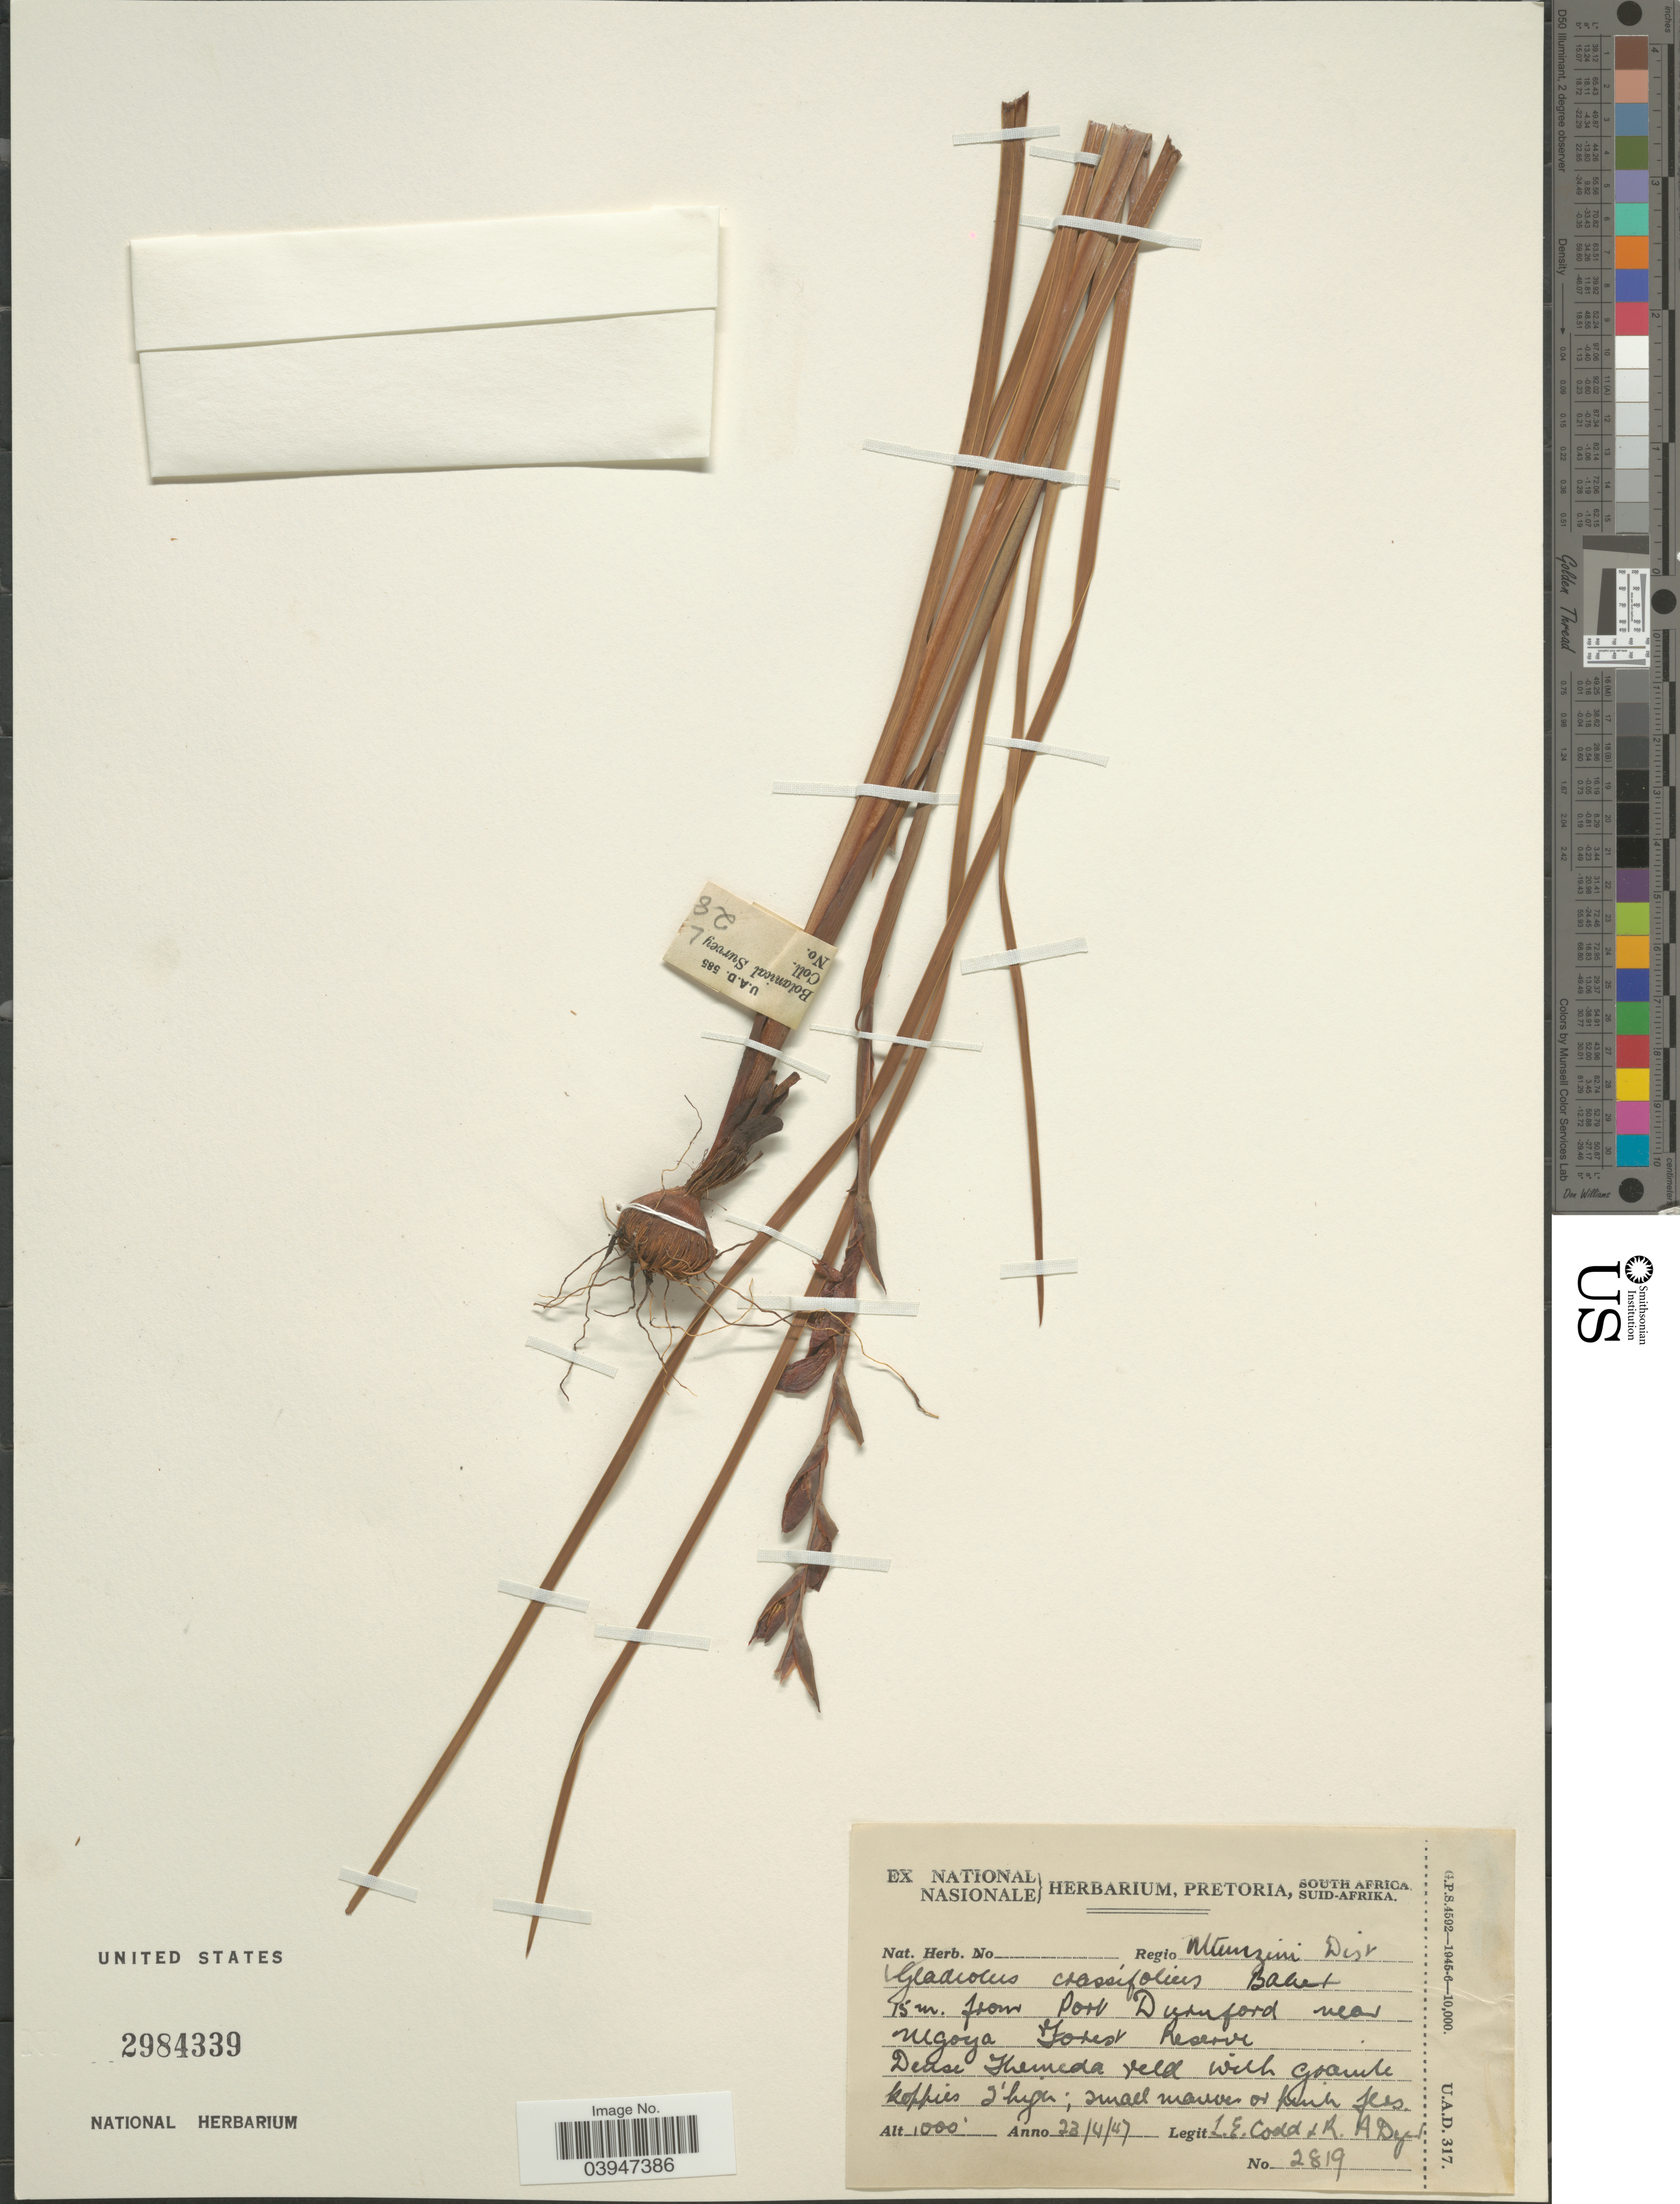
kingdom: Plantae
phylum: Tracheophyta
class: Liliopsida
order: Asparagales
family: Iridaceae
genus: Gladiolus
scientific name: Gladiolus crassifolius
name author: Baker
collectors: L. Codd & R. A. Dyer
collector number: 2819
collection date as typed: Transcribed d/m/y: 23/4/47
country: South Africa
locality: Regio Mtunzini Dist. 15 m. from Port Dunnford near Mgoya Forest Reserve.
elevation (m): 305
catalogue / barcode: US 2984339